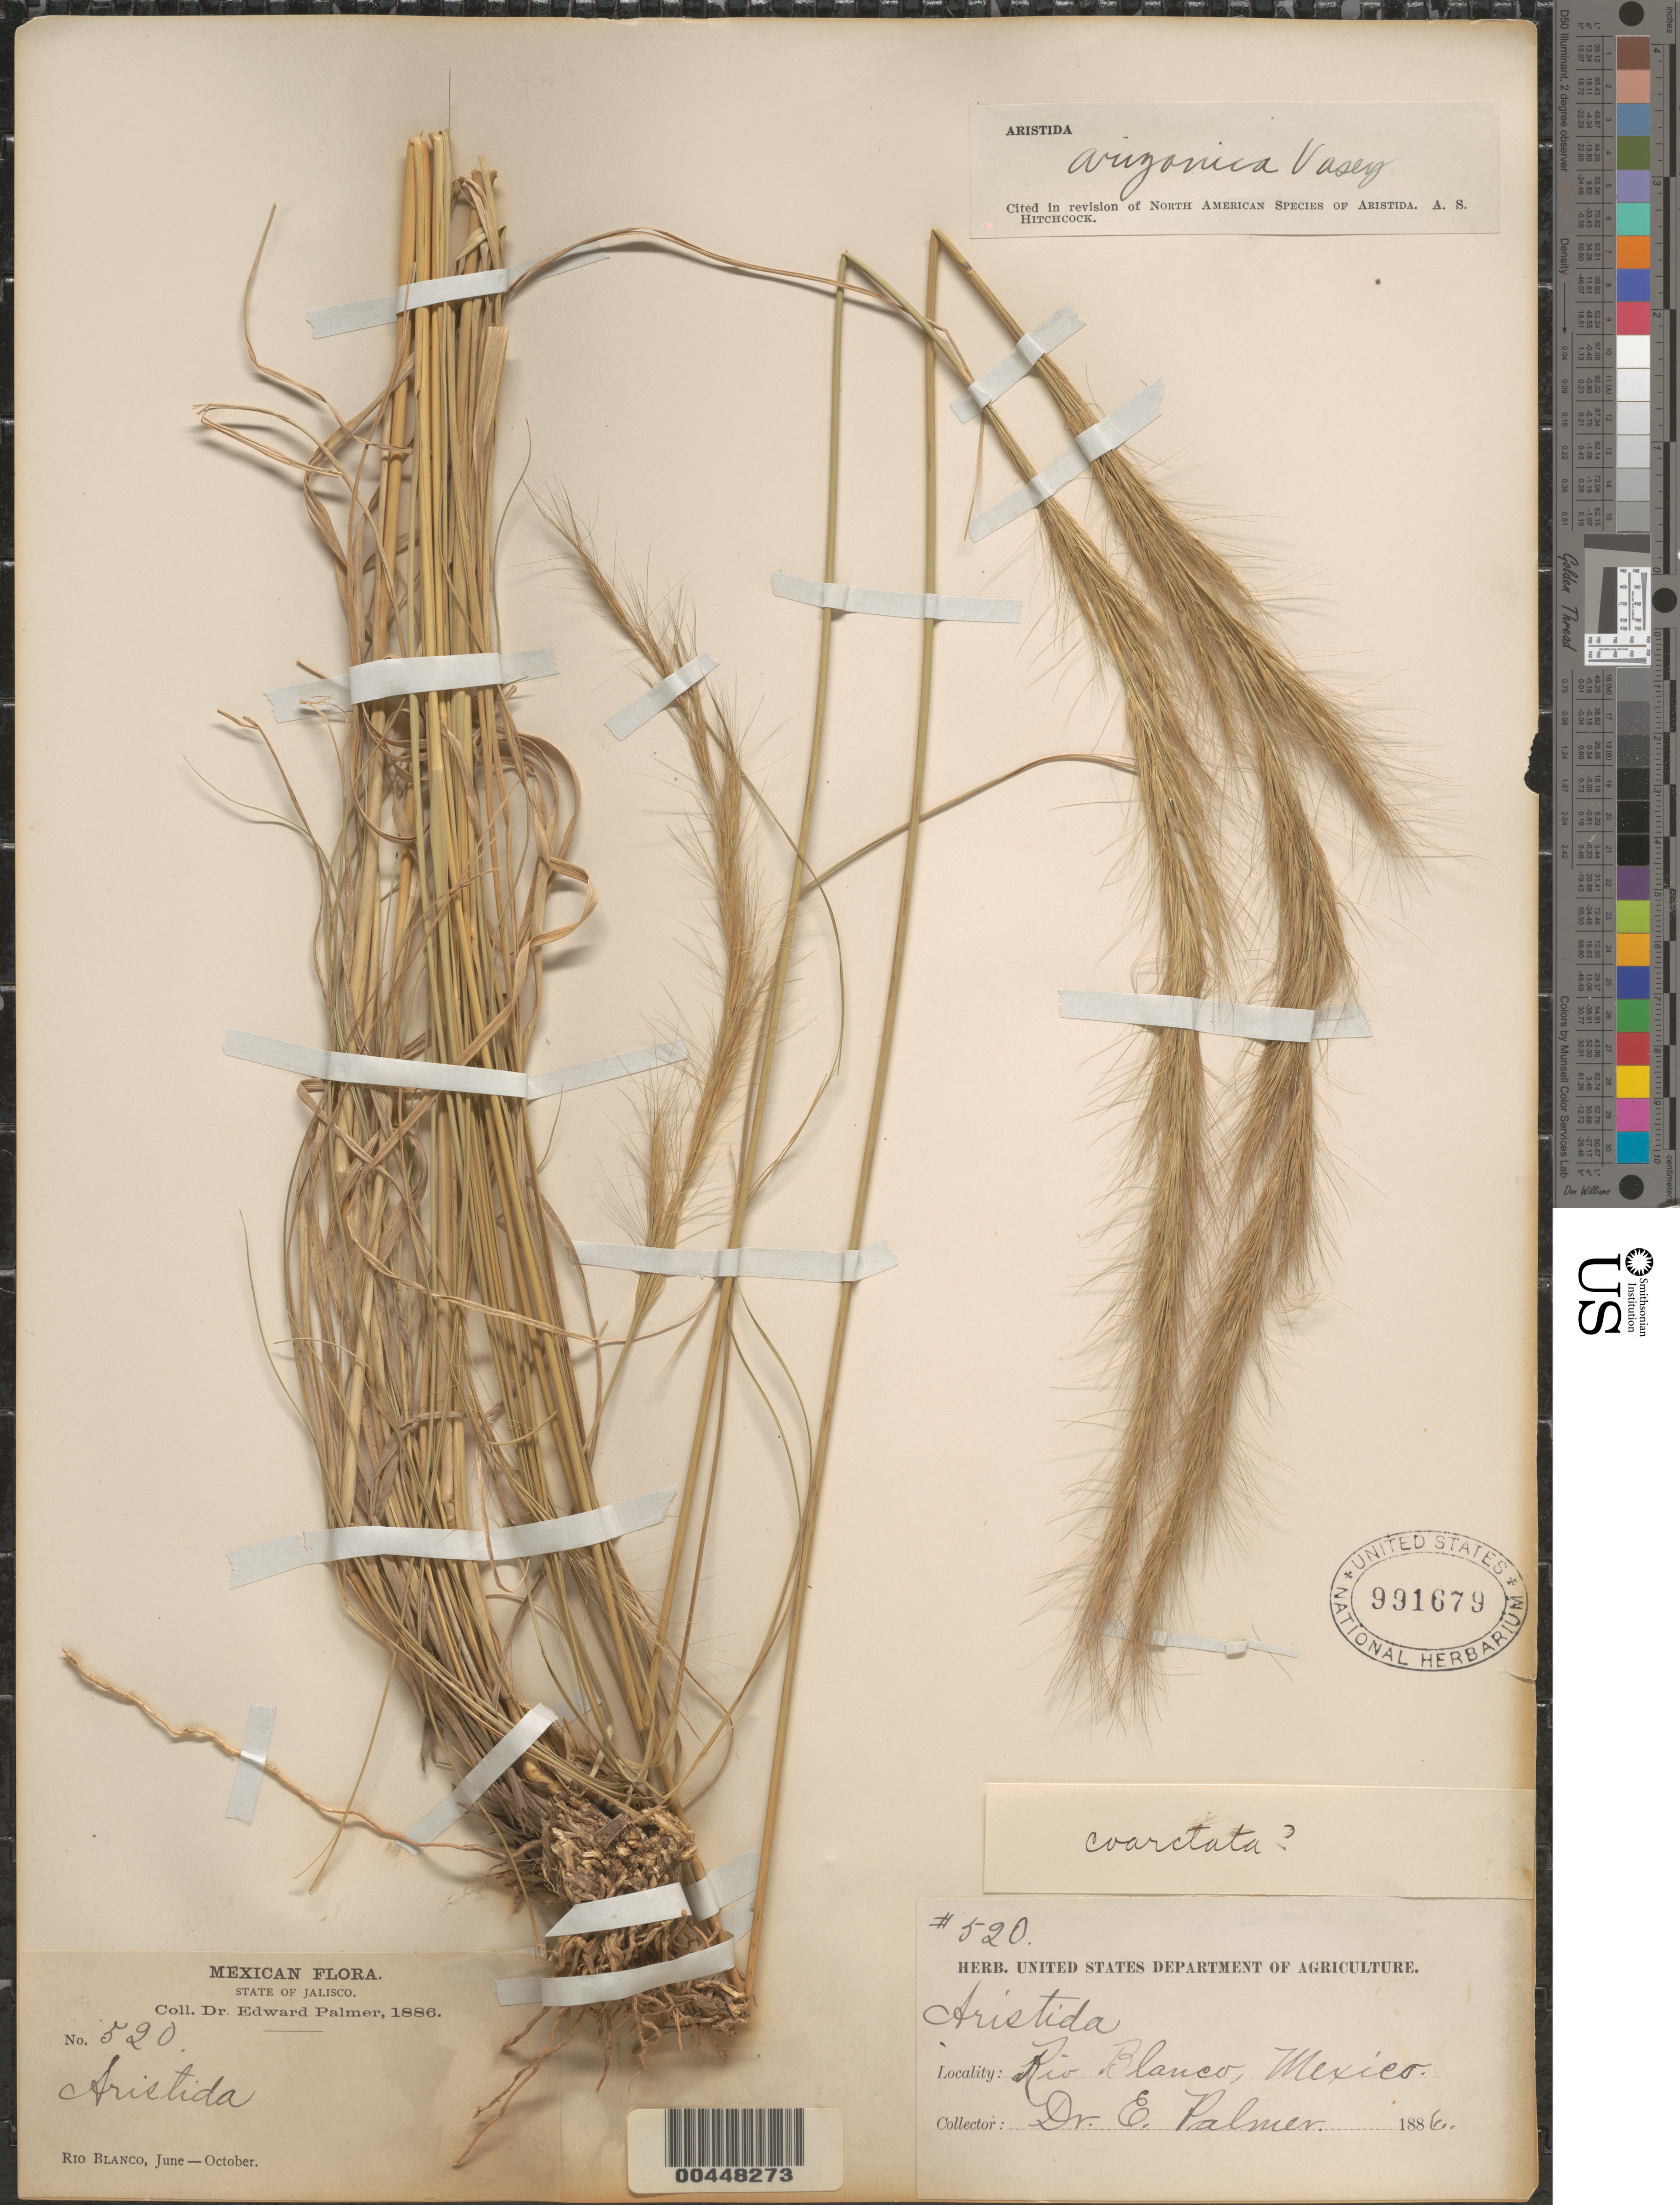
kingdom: Plantae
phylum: Tracheophyta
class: Liliopsida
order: Poales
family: Poaceae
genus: Aristida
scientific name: Aristida appressa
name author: Vasey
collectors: E. Palmer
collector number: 520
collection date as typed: Jun 1886 to Oct 1886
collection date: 1886-06/1886-10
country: Mexico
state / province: Jalisco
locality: Rio Blanco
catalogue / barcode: US 991679